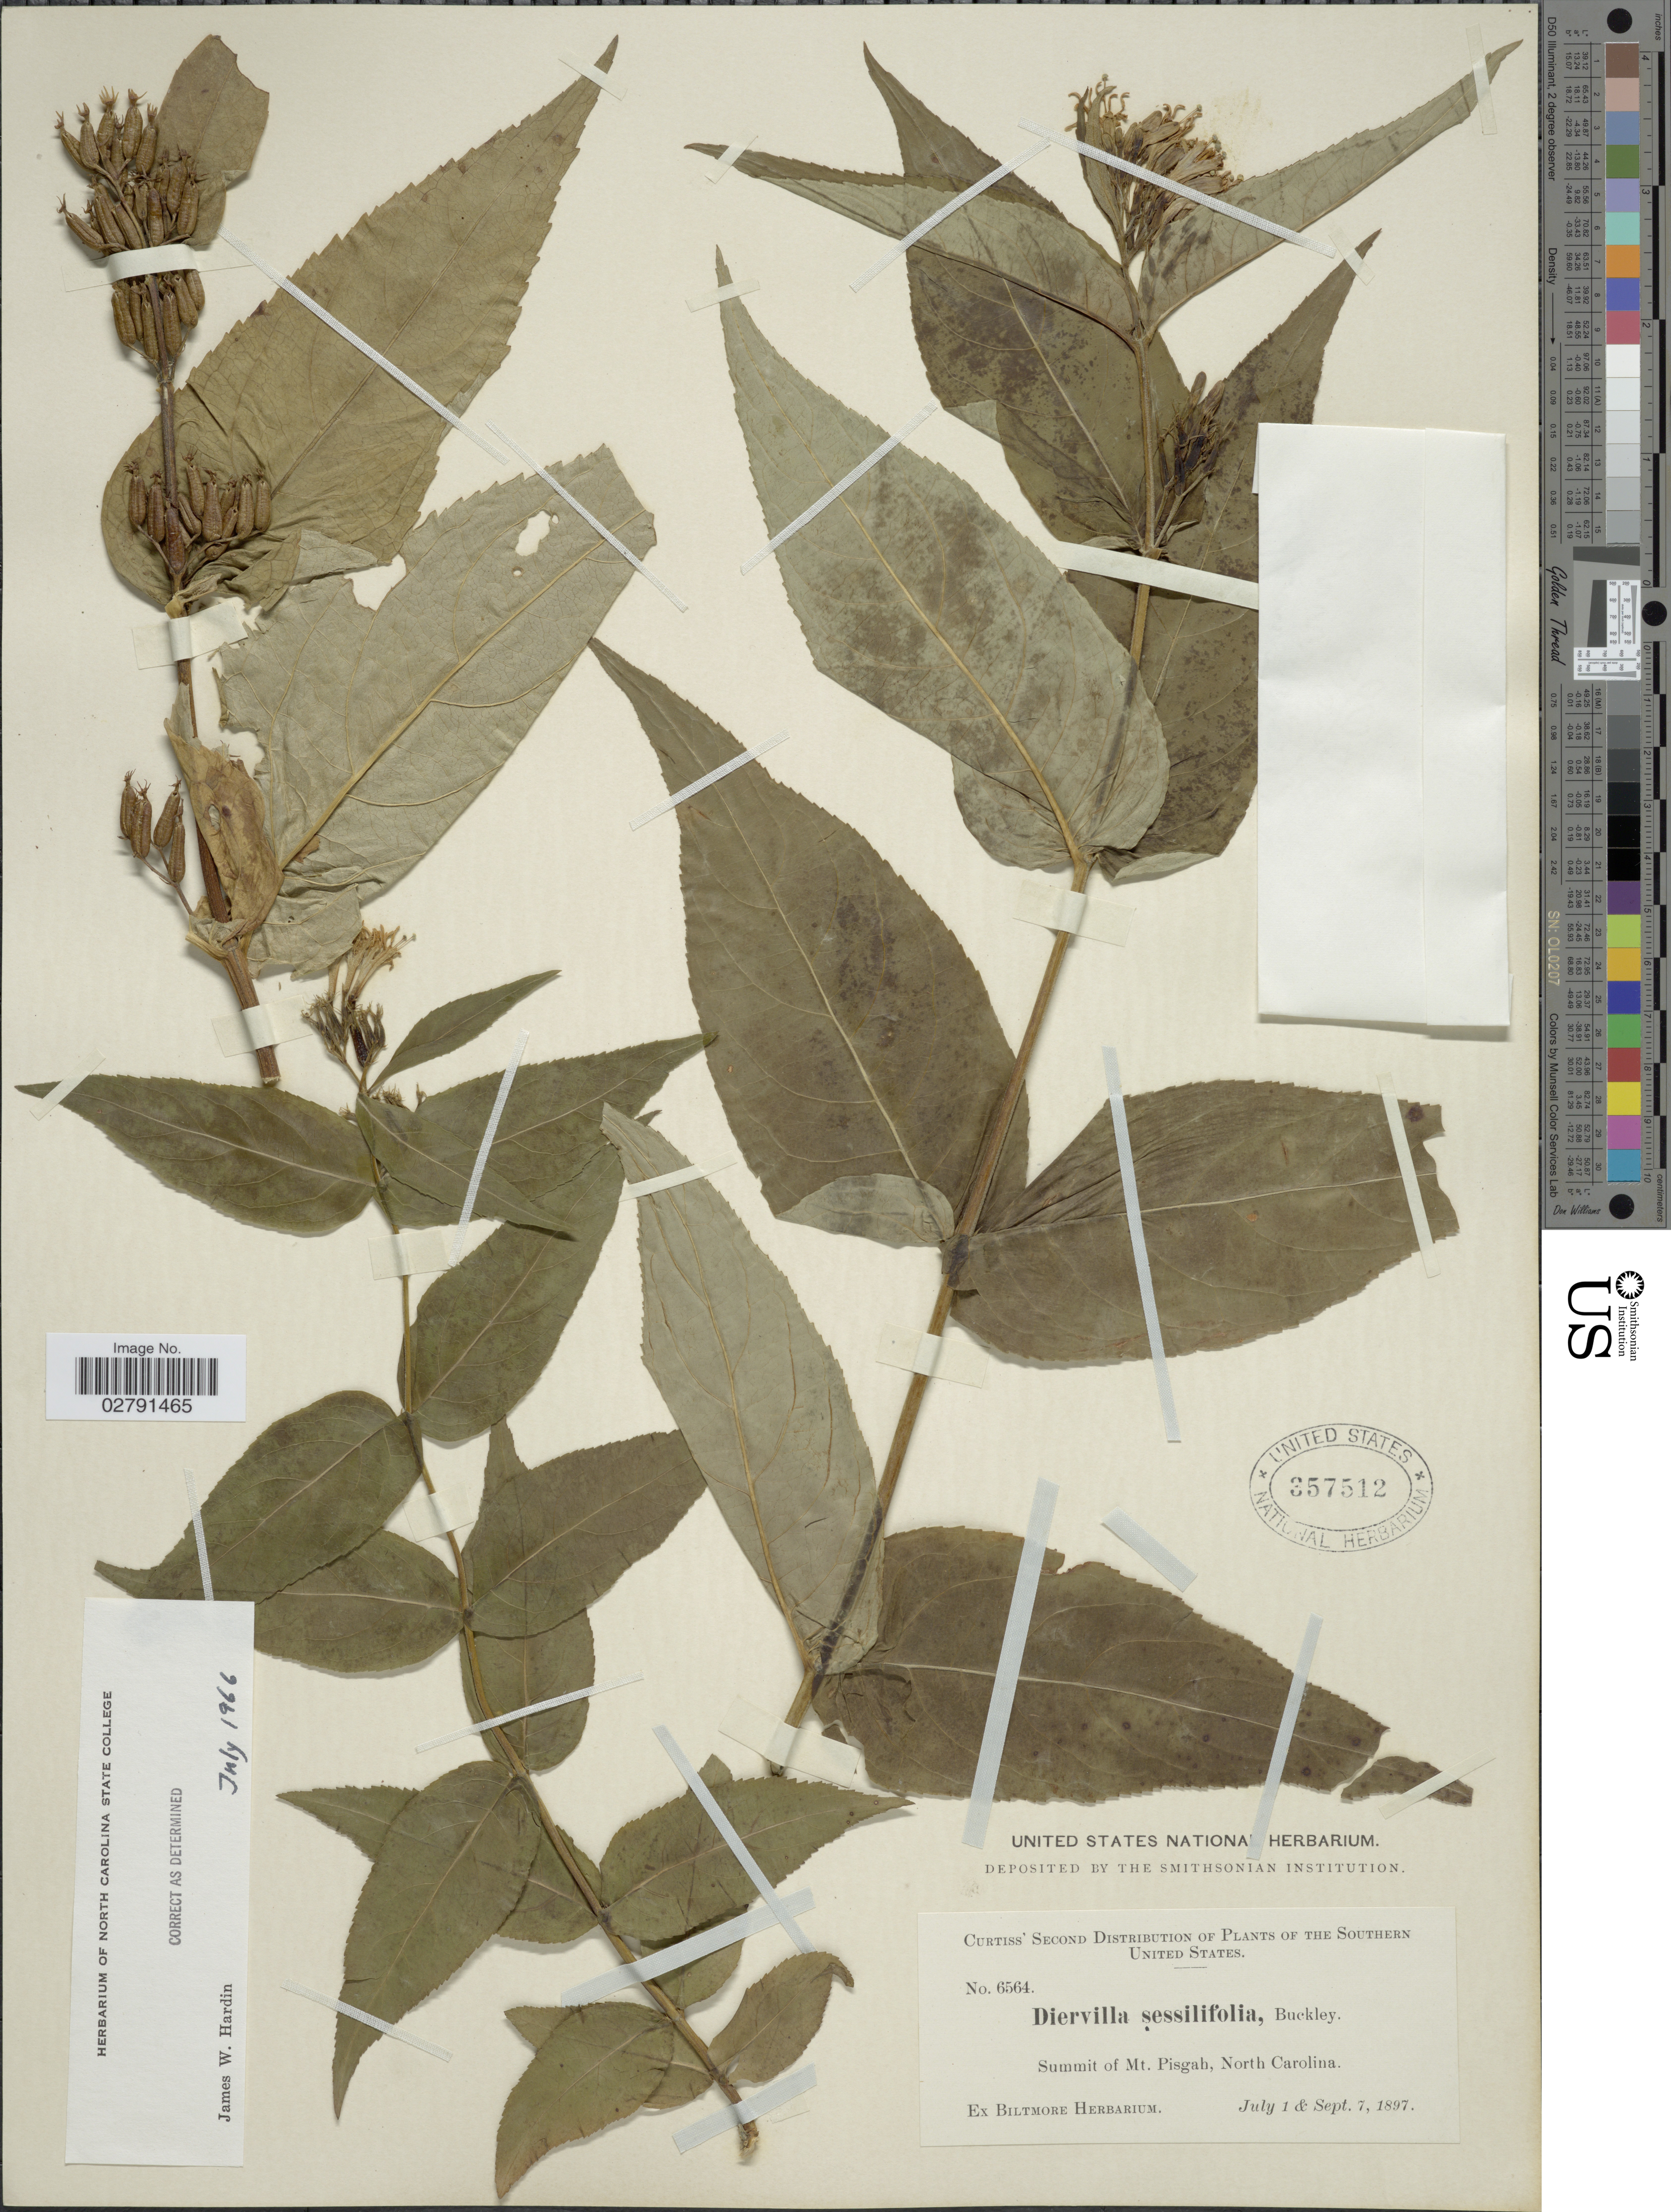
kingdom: Plantae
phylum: Tracheophyta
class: Magnoliopsida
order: Dipsacales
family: Caprifoliaceae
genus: Diervilla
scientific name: Diervilla sessilifolia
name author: Buckley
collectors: ex herb. Biltmore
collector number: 6564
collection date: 1897-07-01/1897-09-07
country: United States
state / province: North Carolina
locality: The Southern United States, Summit of Mt. Pisgah.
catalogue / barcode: US 357512